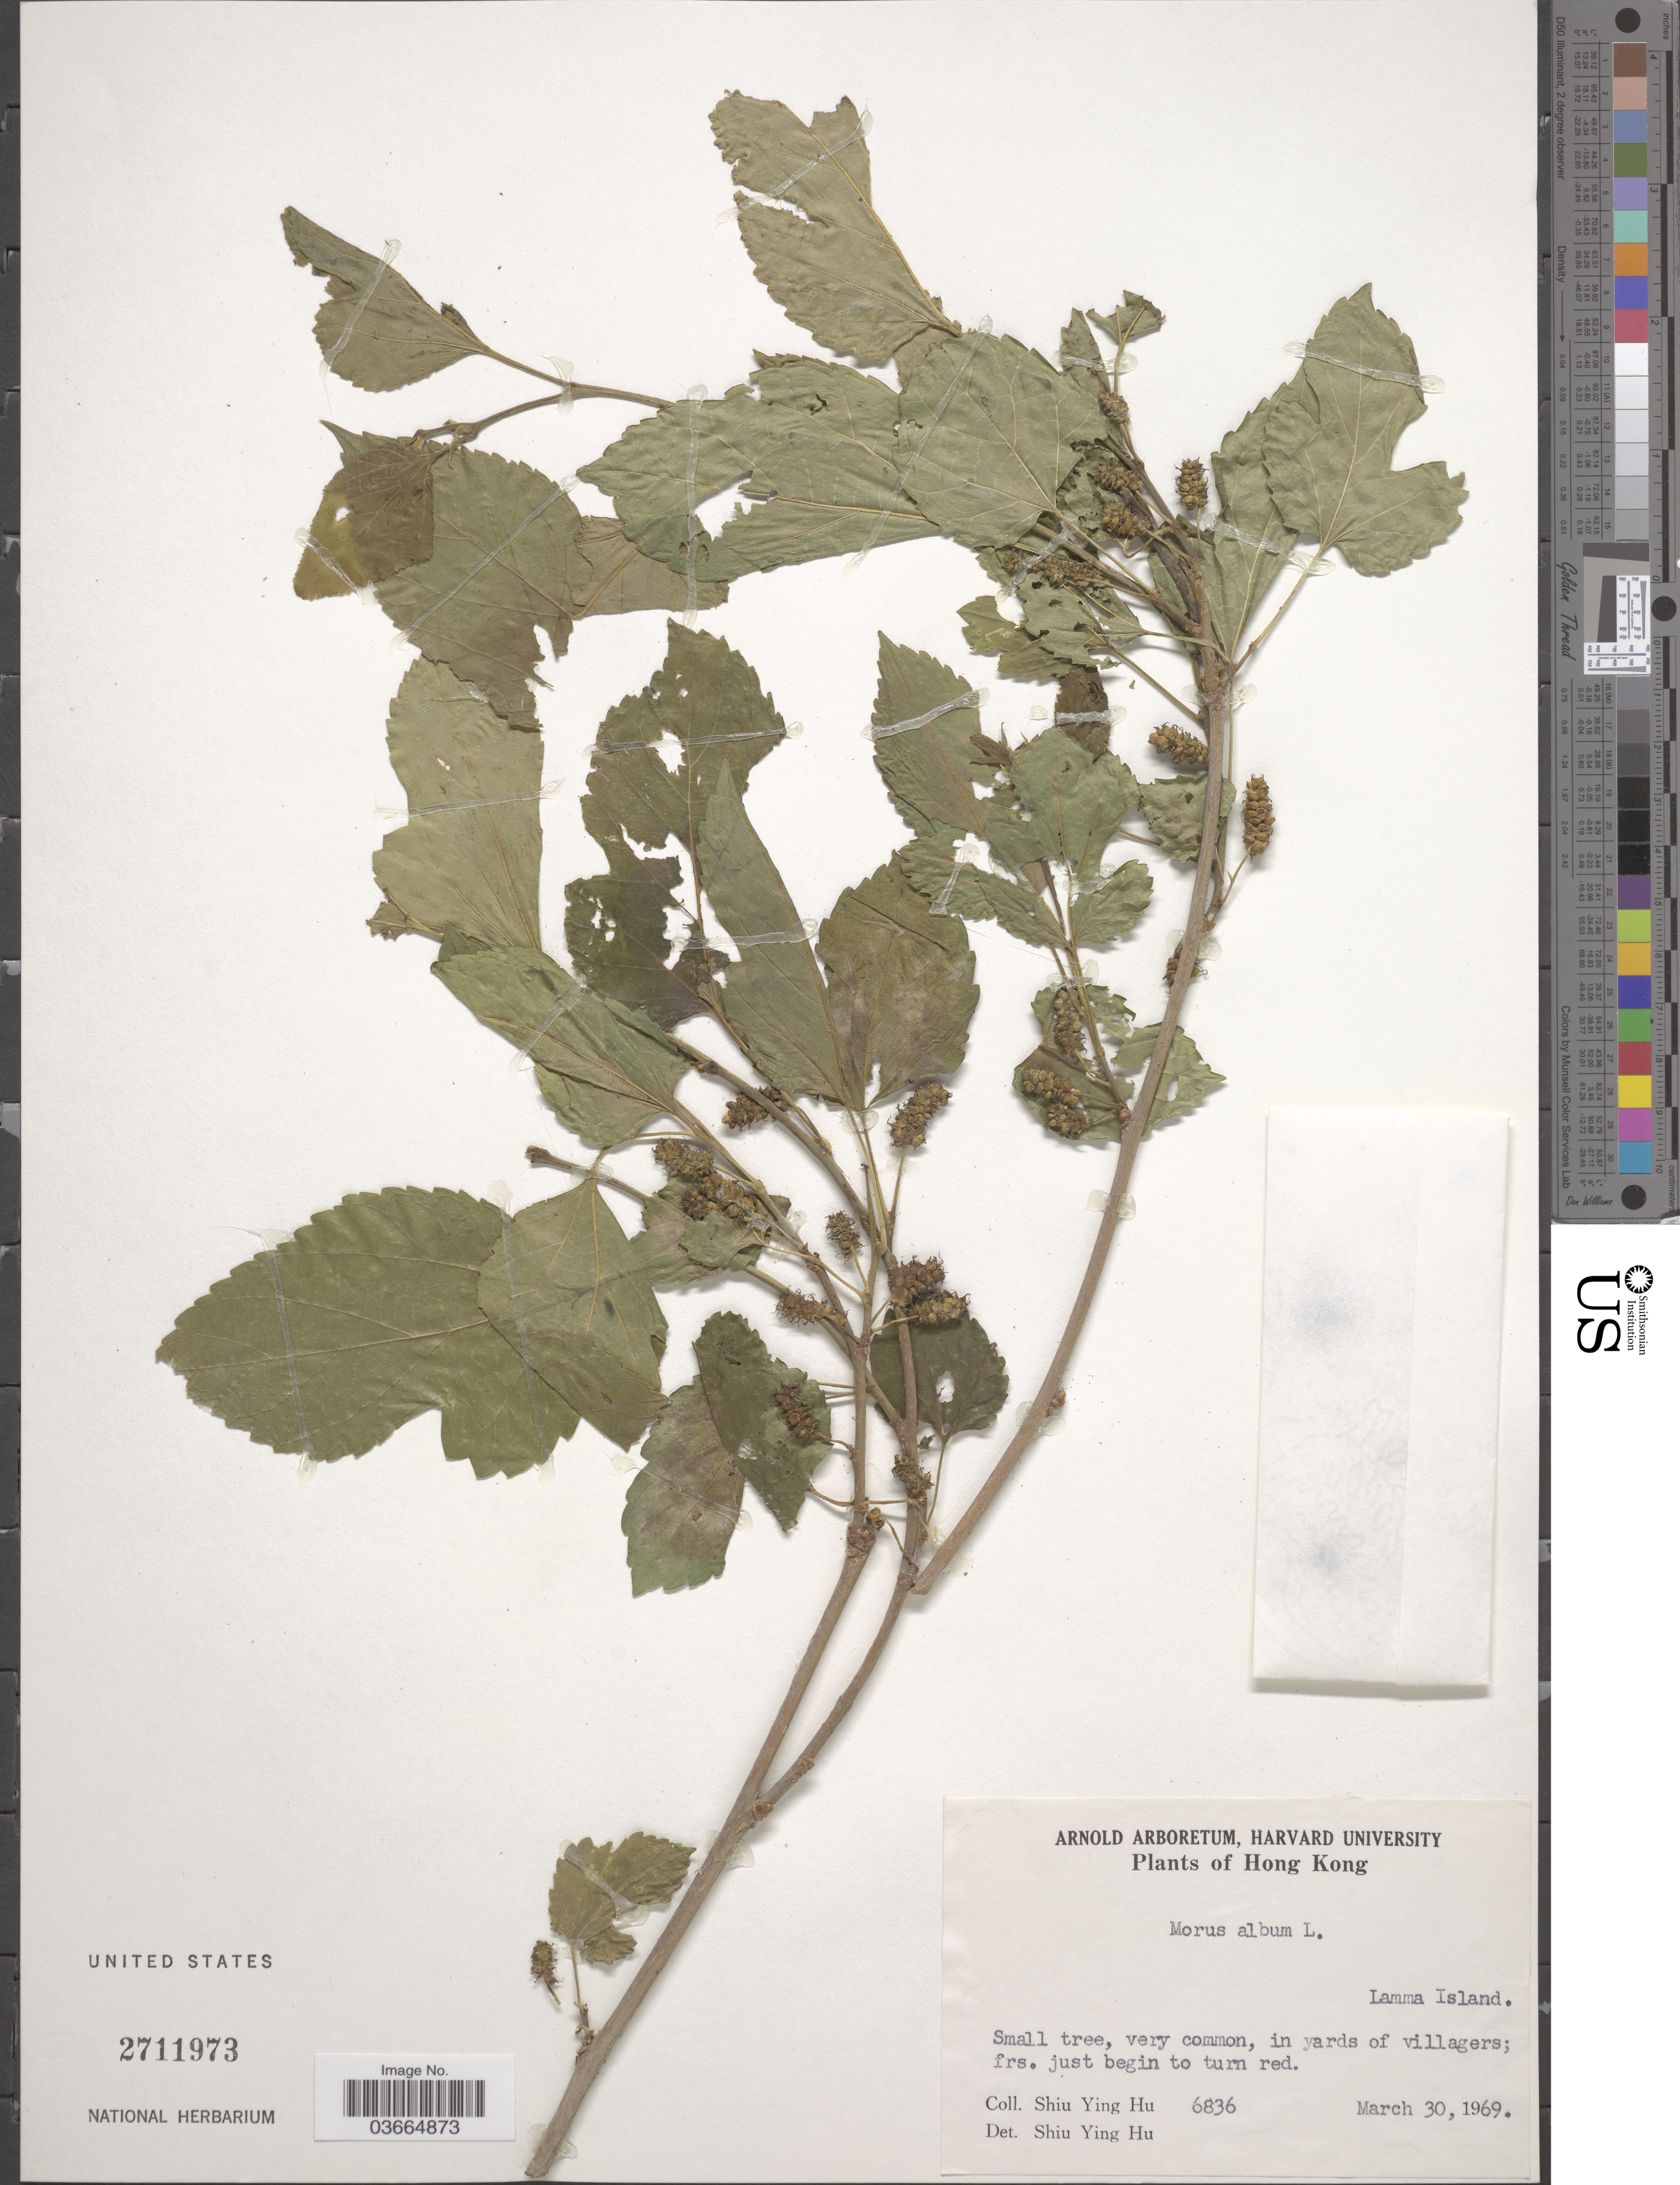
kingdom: Plantae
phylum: Tracheophyta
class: Magnoliopsida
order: Rosales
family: Moraceae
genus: Morus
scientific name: Morus alba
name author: L.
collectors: S. Y. Hu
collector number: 6836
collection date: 1969-03-30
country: China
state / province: Hong Kong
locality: Lamma Island. In yards of villagers.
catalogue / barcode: US 2711973